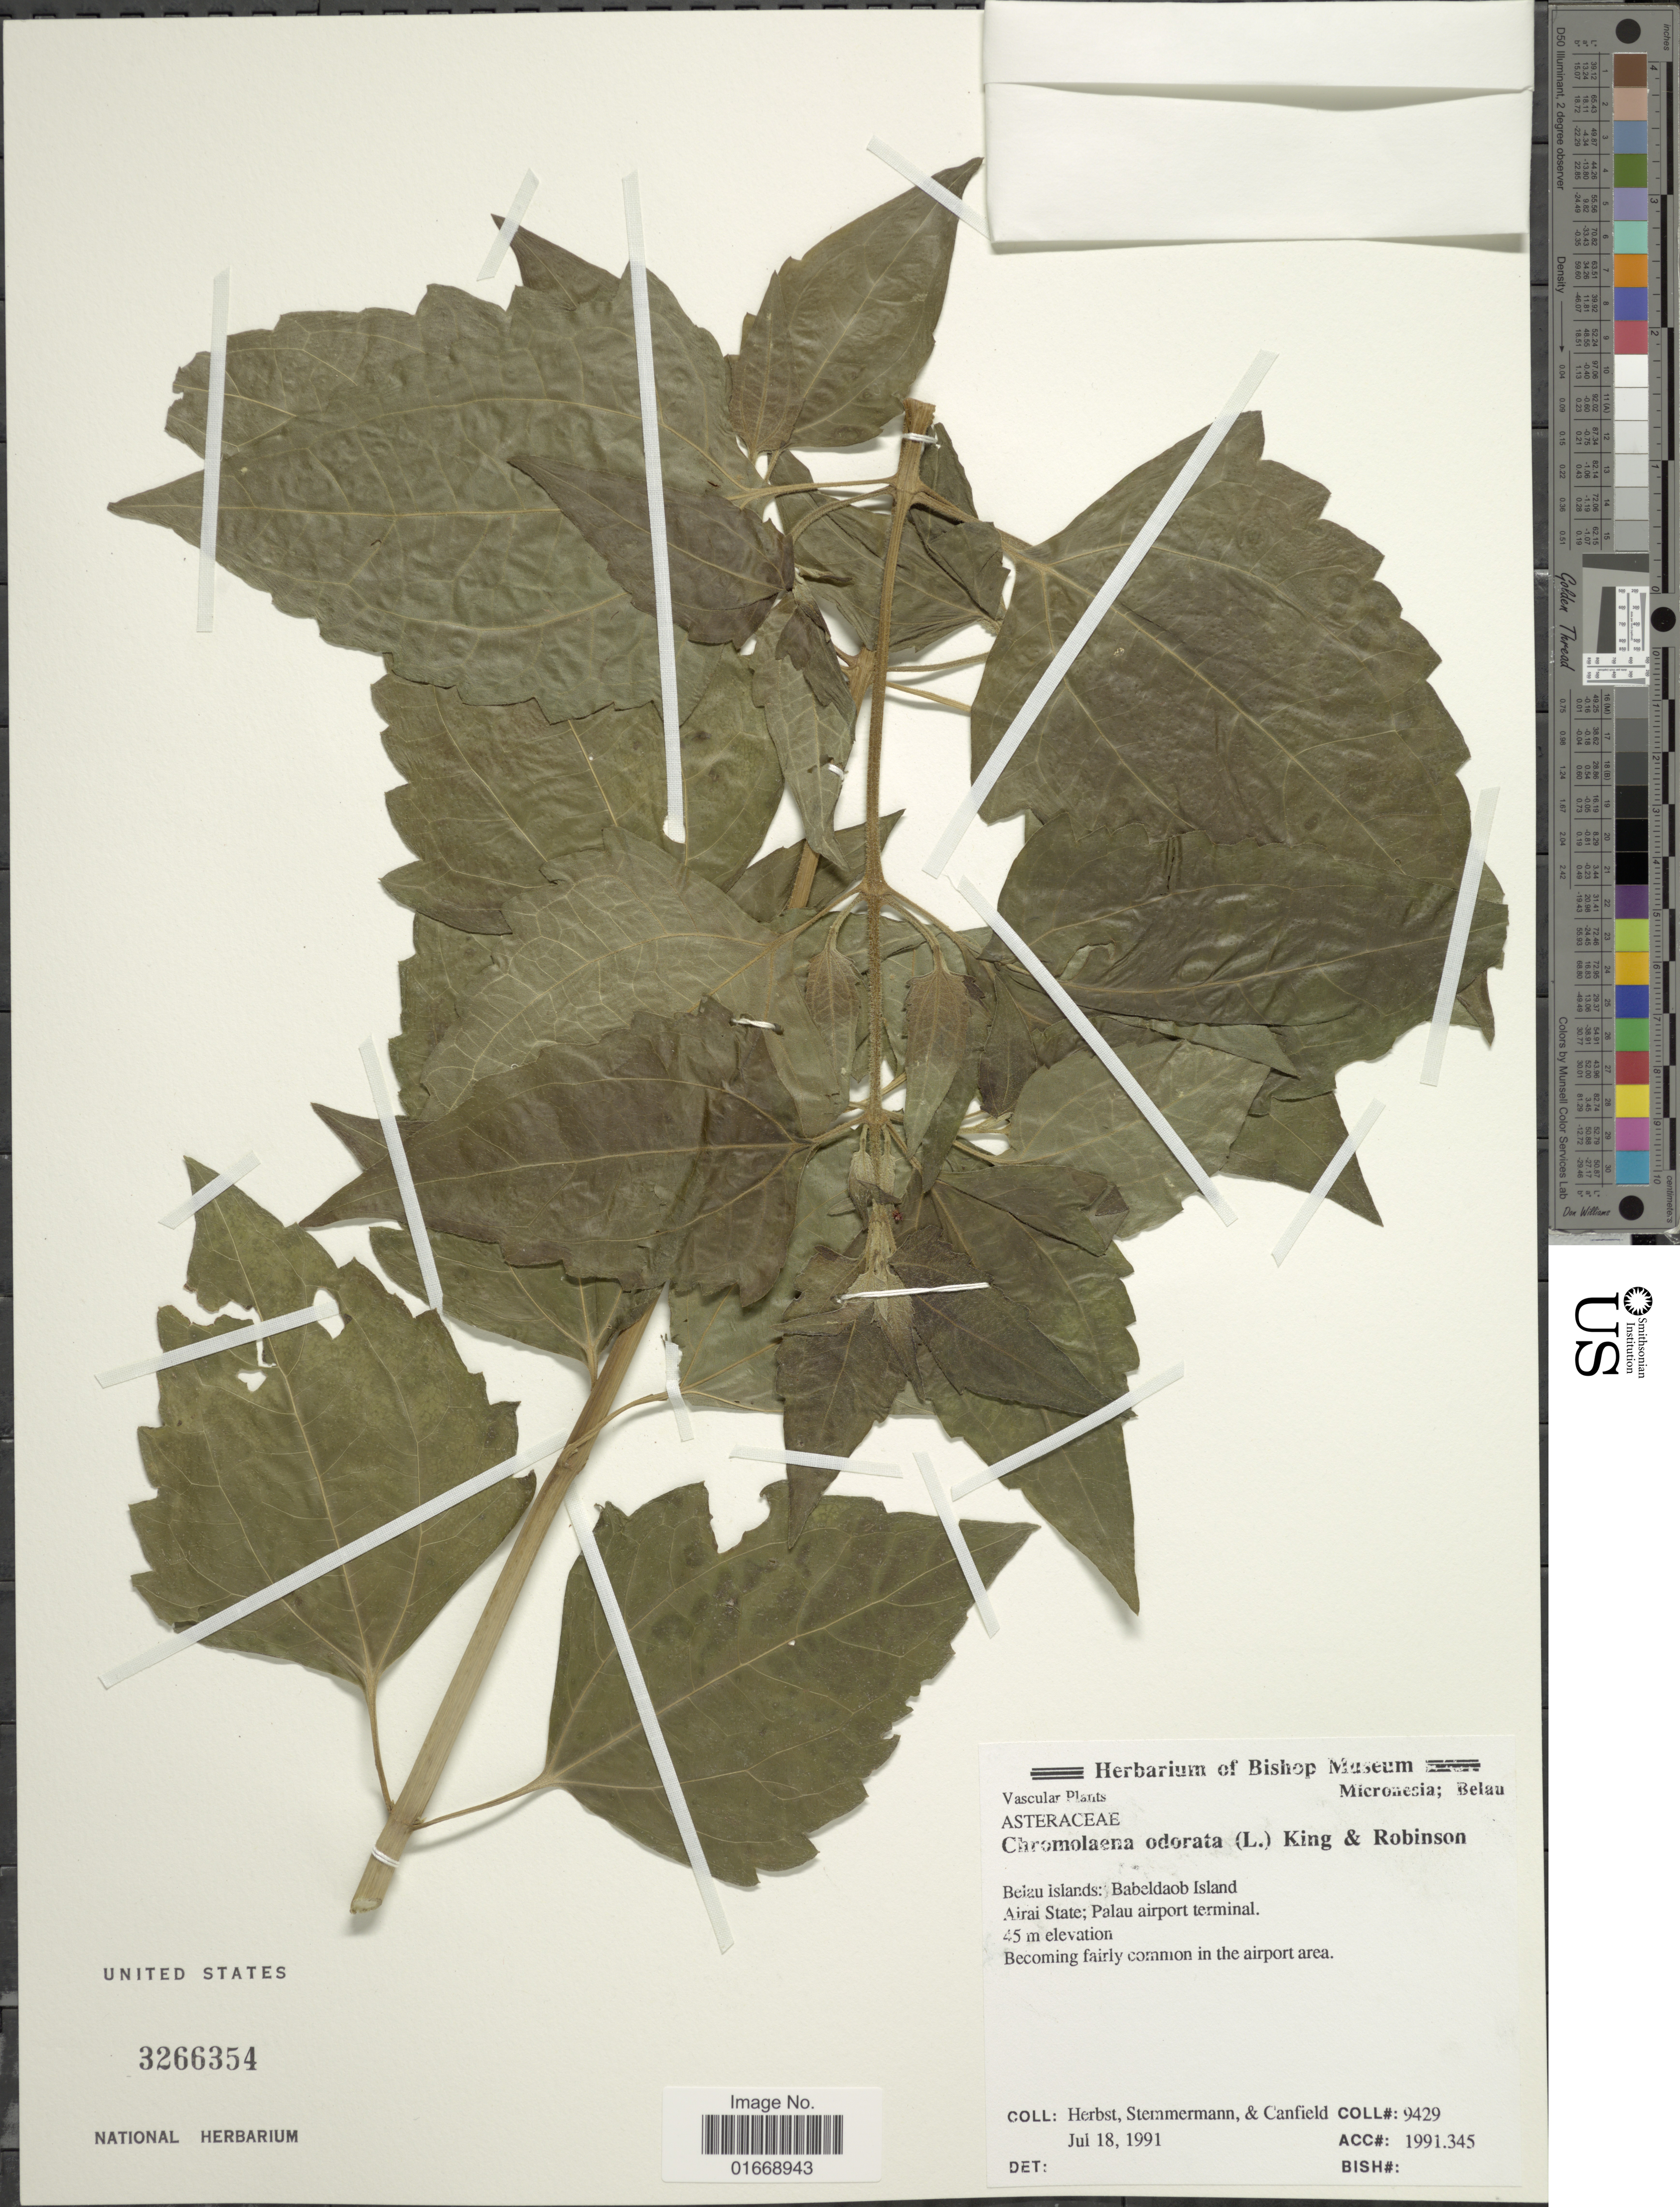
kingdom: Plantae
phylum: Tracheophyta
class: Magnoliopsida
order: Asterales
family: Asteraceae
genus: Chromolaena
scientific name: Chromolaena odorata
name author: (L.) R.M. King & H. Rob.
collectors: -. Herbst, -. Stemmermann & -. Canfield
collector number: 9429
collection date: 1991-07-18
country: Palau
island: Babeldaob [Babelthuap]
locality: Belau Islands, Babeldaob Island, Airai State, Palau airport terminal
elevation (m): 45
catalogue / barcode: US 3266354